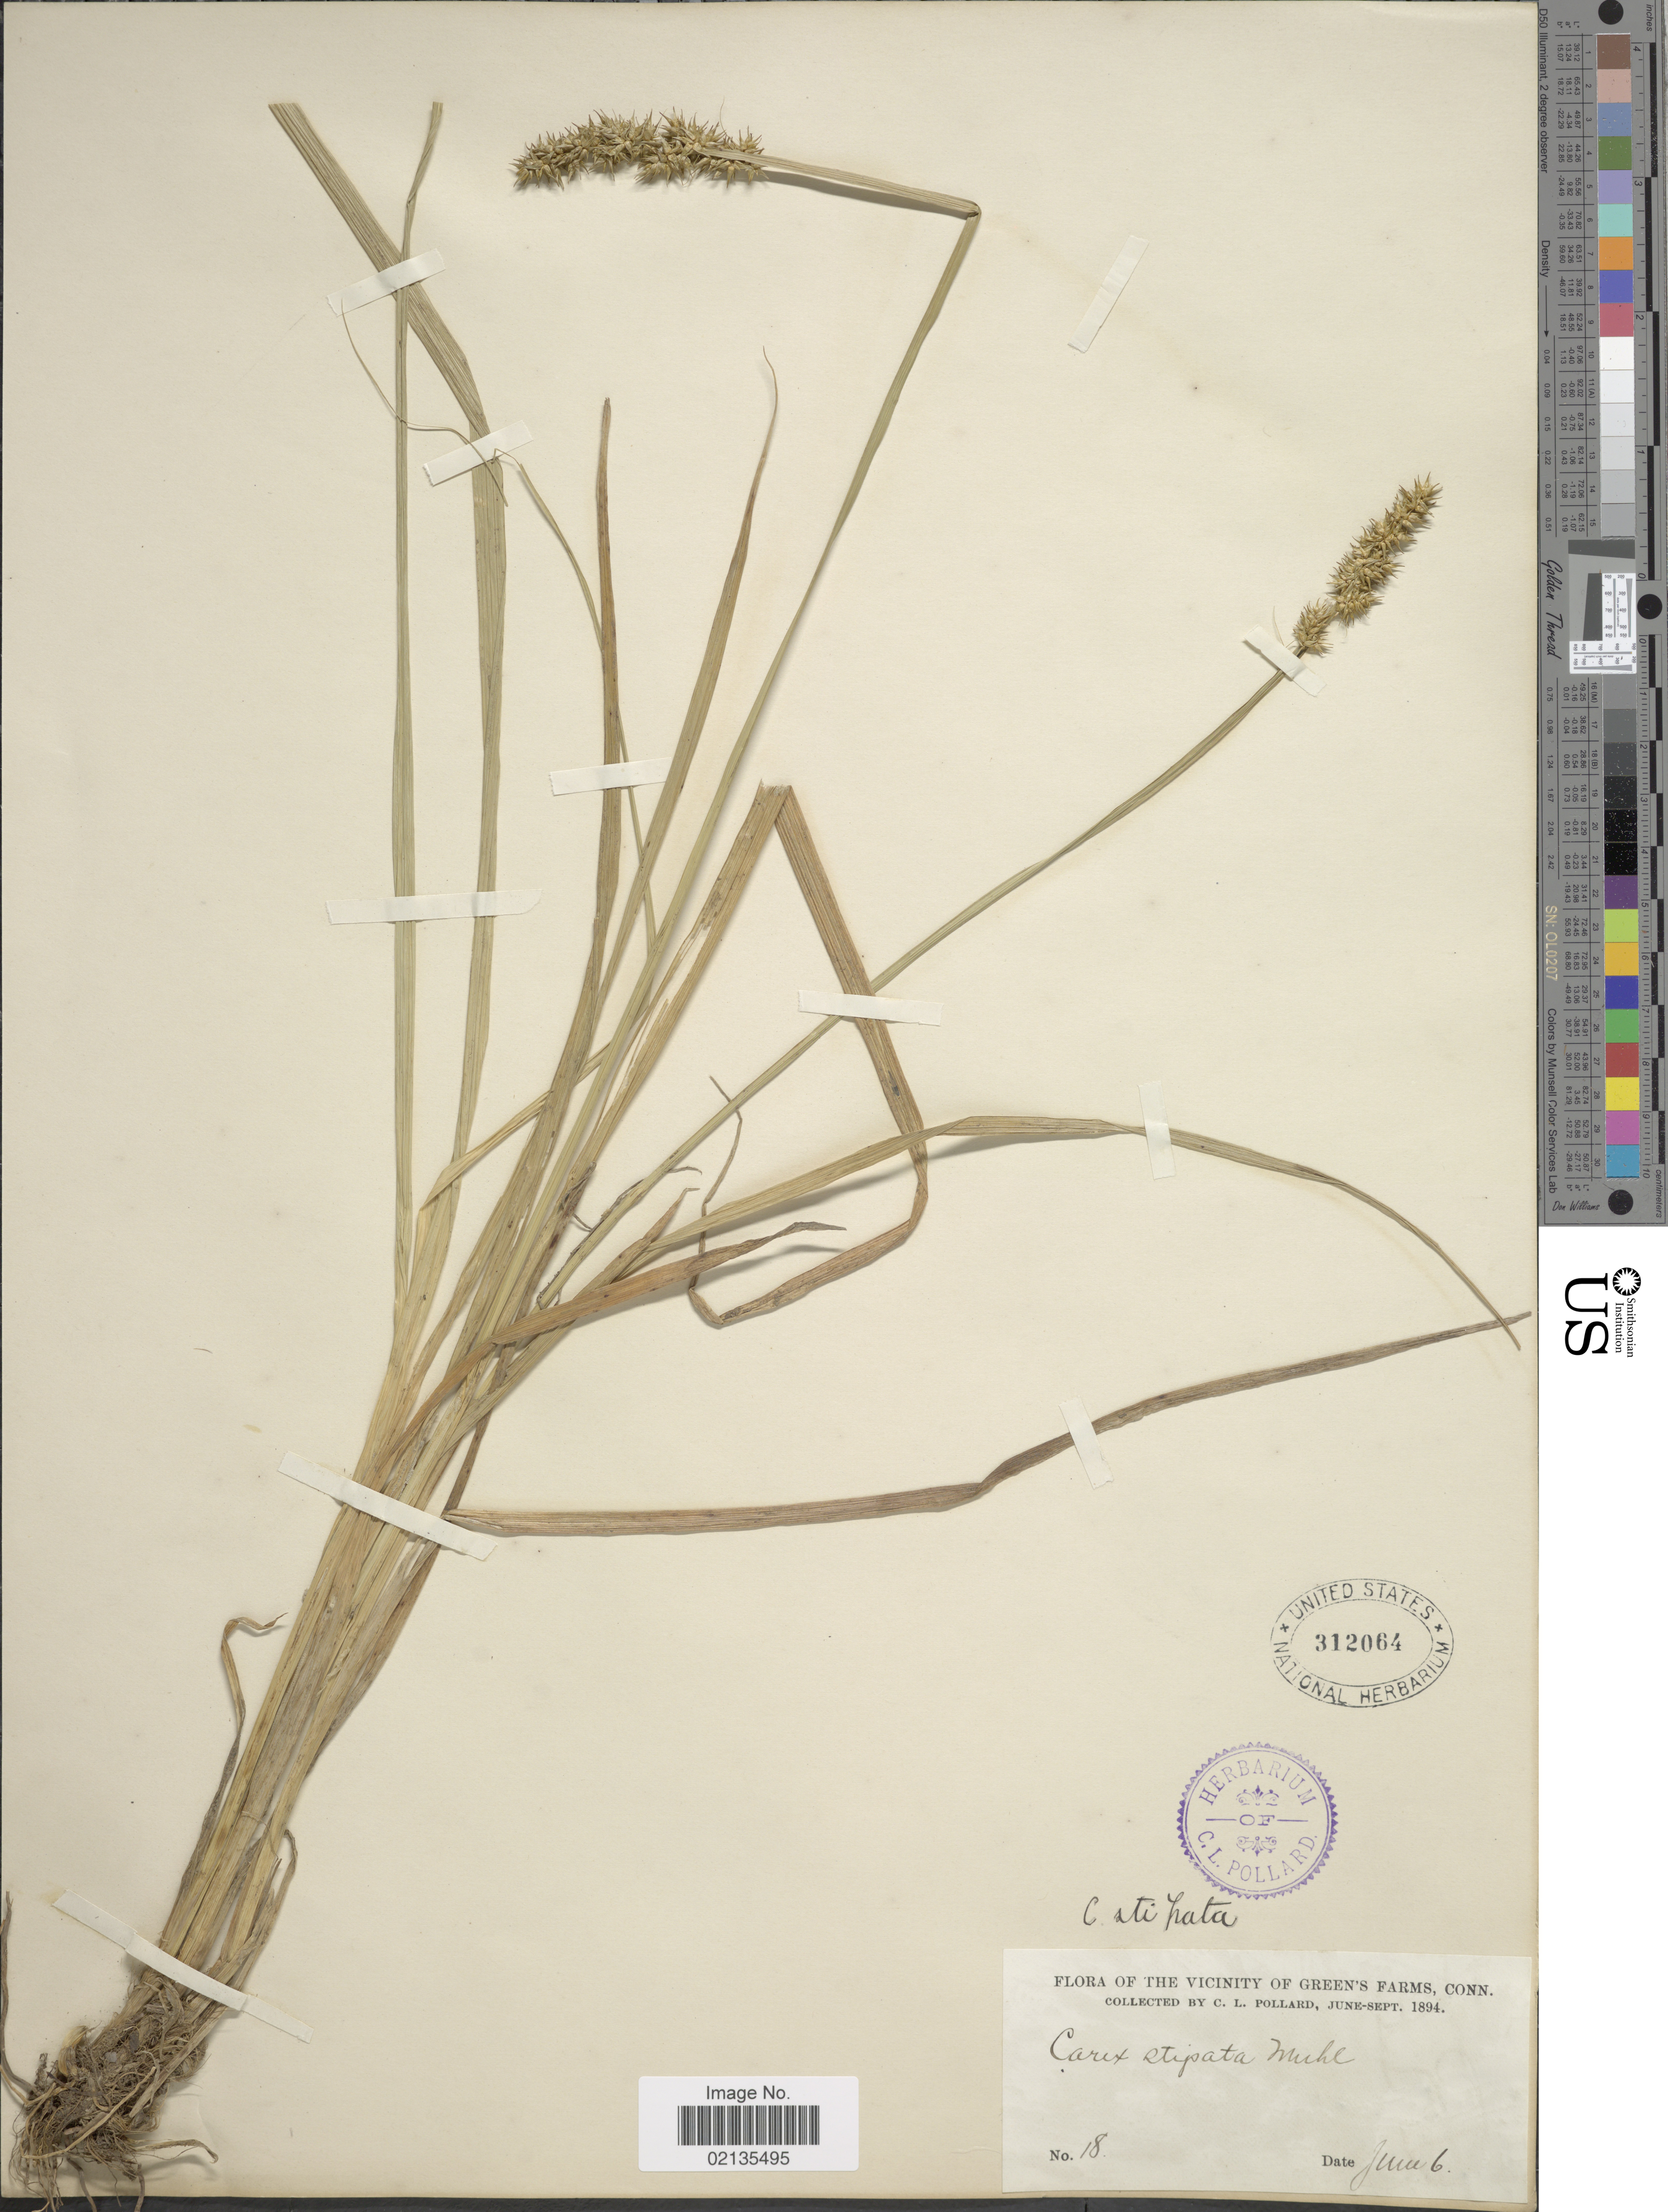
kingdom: Plantae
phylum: Tracheophyta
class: Liliopsida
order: Poales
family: Cyperaceae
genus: Carex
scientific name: Carex stipata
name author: Muhl. ex Willd.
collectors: C. L. Pollard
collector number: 18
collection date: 1894-06-06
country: United States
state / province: Connecticut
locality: Vicinity of Green's Farm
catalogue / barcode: US 312064